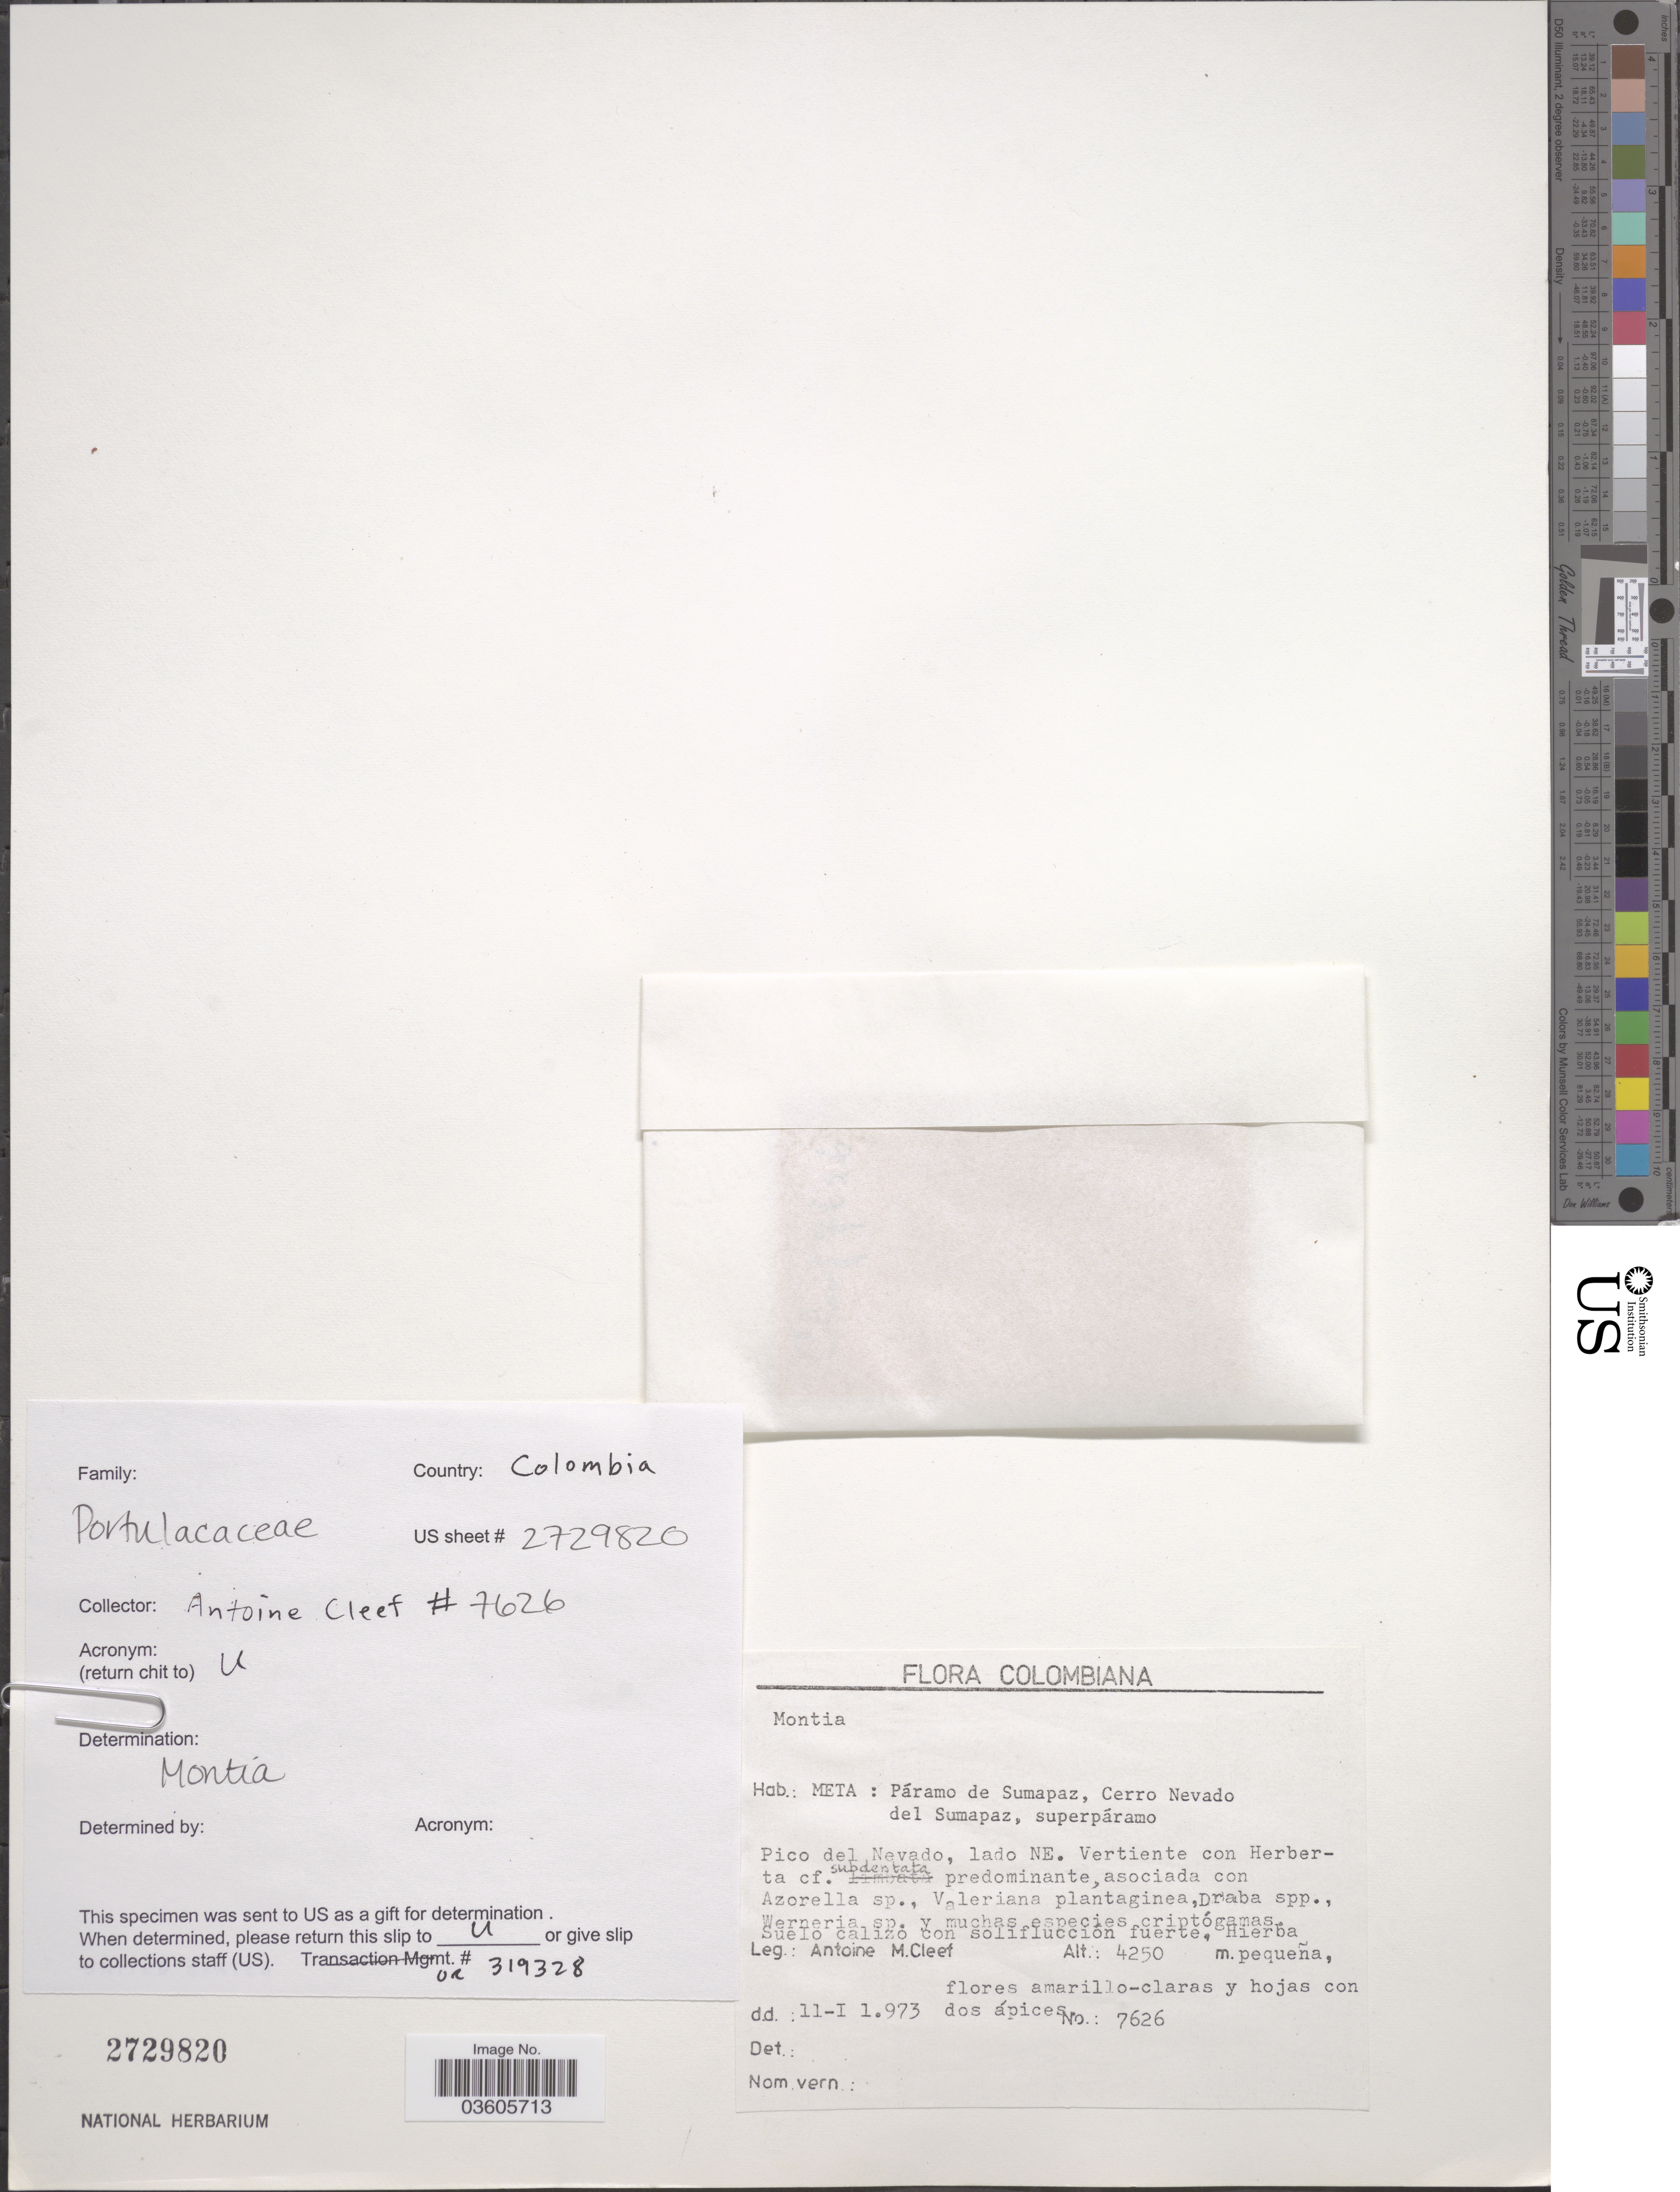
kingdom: Plantae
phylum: Tracheophyta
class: Magnoliopsida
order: Caryophyllales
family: Montiaceae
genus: Montia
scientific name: Montia sp.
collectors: A. M. Cleef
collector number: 7626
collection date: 1973-01-11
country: Colombia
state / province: Meta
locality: Páramo de Sumapaz, Cerro Nevado del Sumapaz, superpáramo. Pico del Nevado, lado NE.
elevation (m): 4250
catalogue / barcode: US 2729820